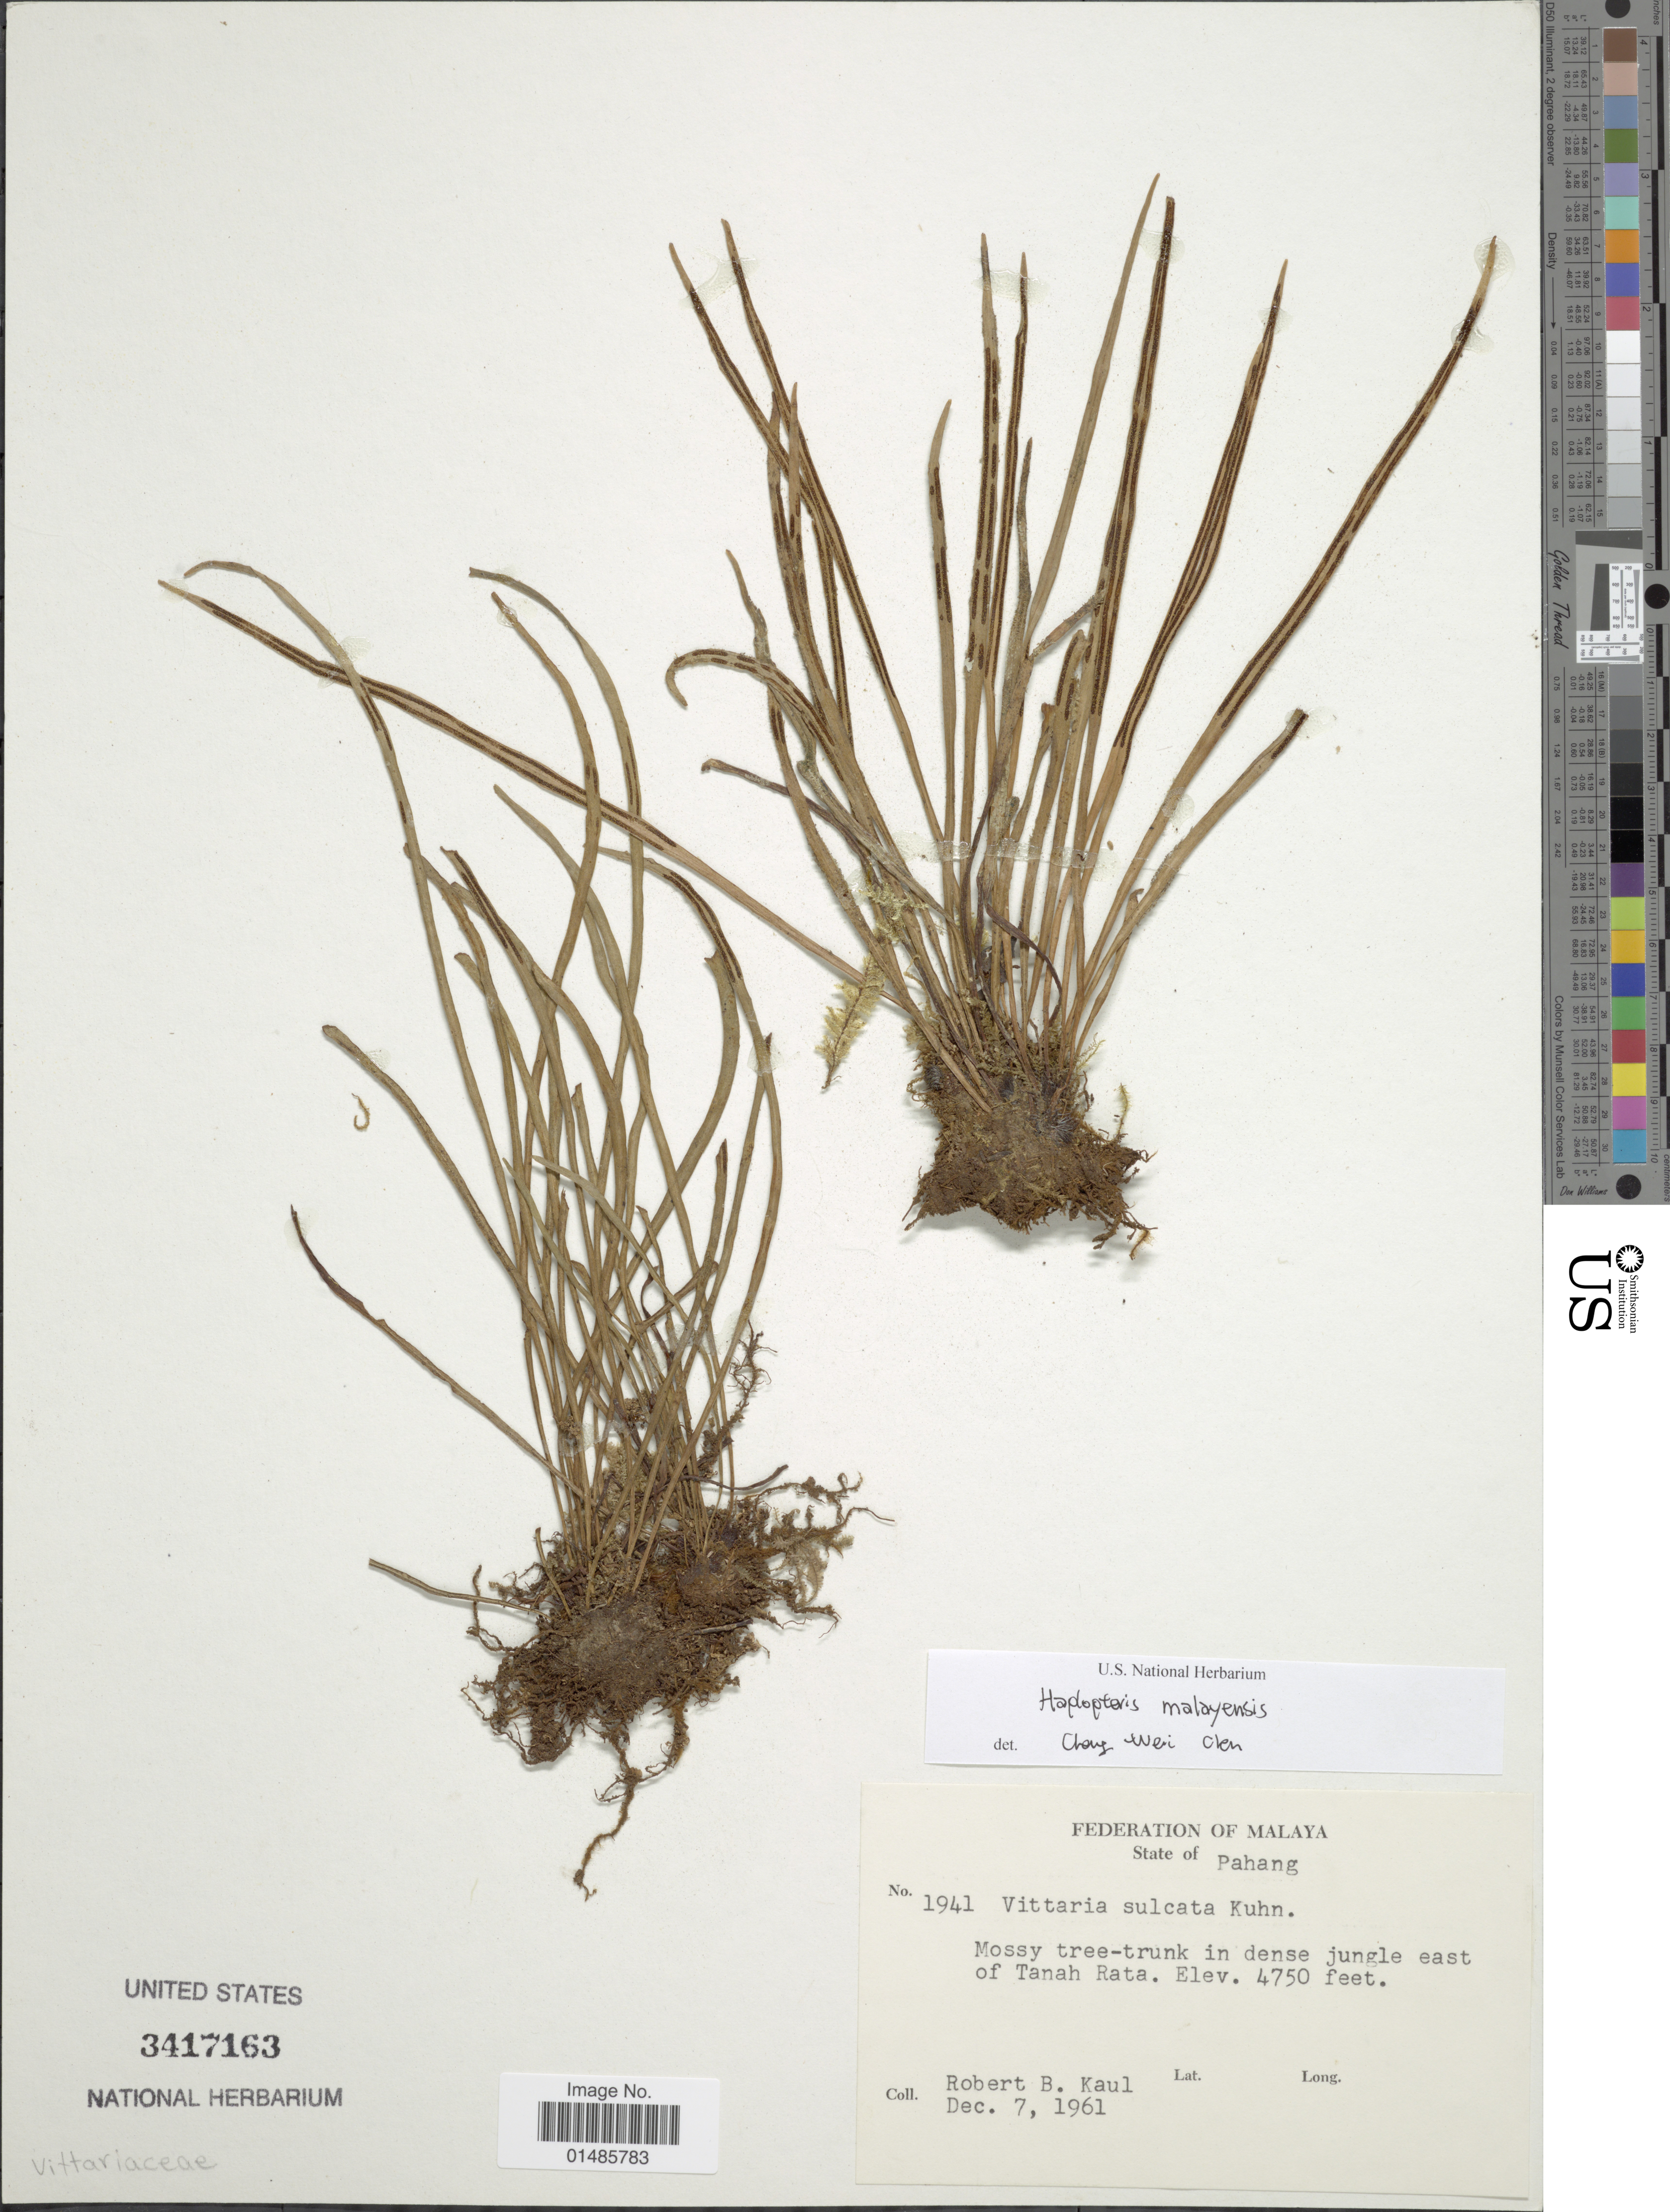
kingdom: Plantae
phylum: Tracheophyta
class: Polypodiopsida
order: Polypodiales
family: Pteridaceae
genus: Haplopteris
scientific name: Haplopteris malayensis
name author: (Holttum) E.H. Crane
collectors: R. Kaul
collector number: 1941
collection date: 1961-12-07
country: Malaysia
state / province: Pahang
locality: Mossy tree-trunk in dense jungle east of Tanah Rata.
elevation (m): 1448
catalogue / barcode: US 3417163